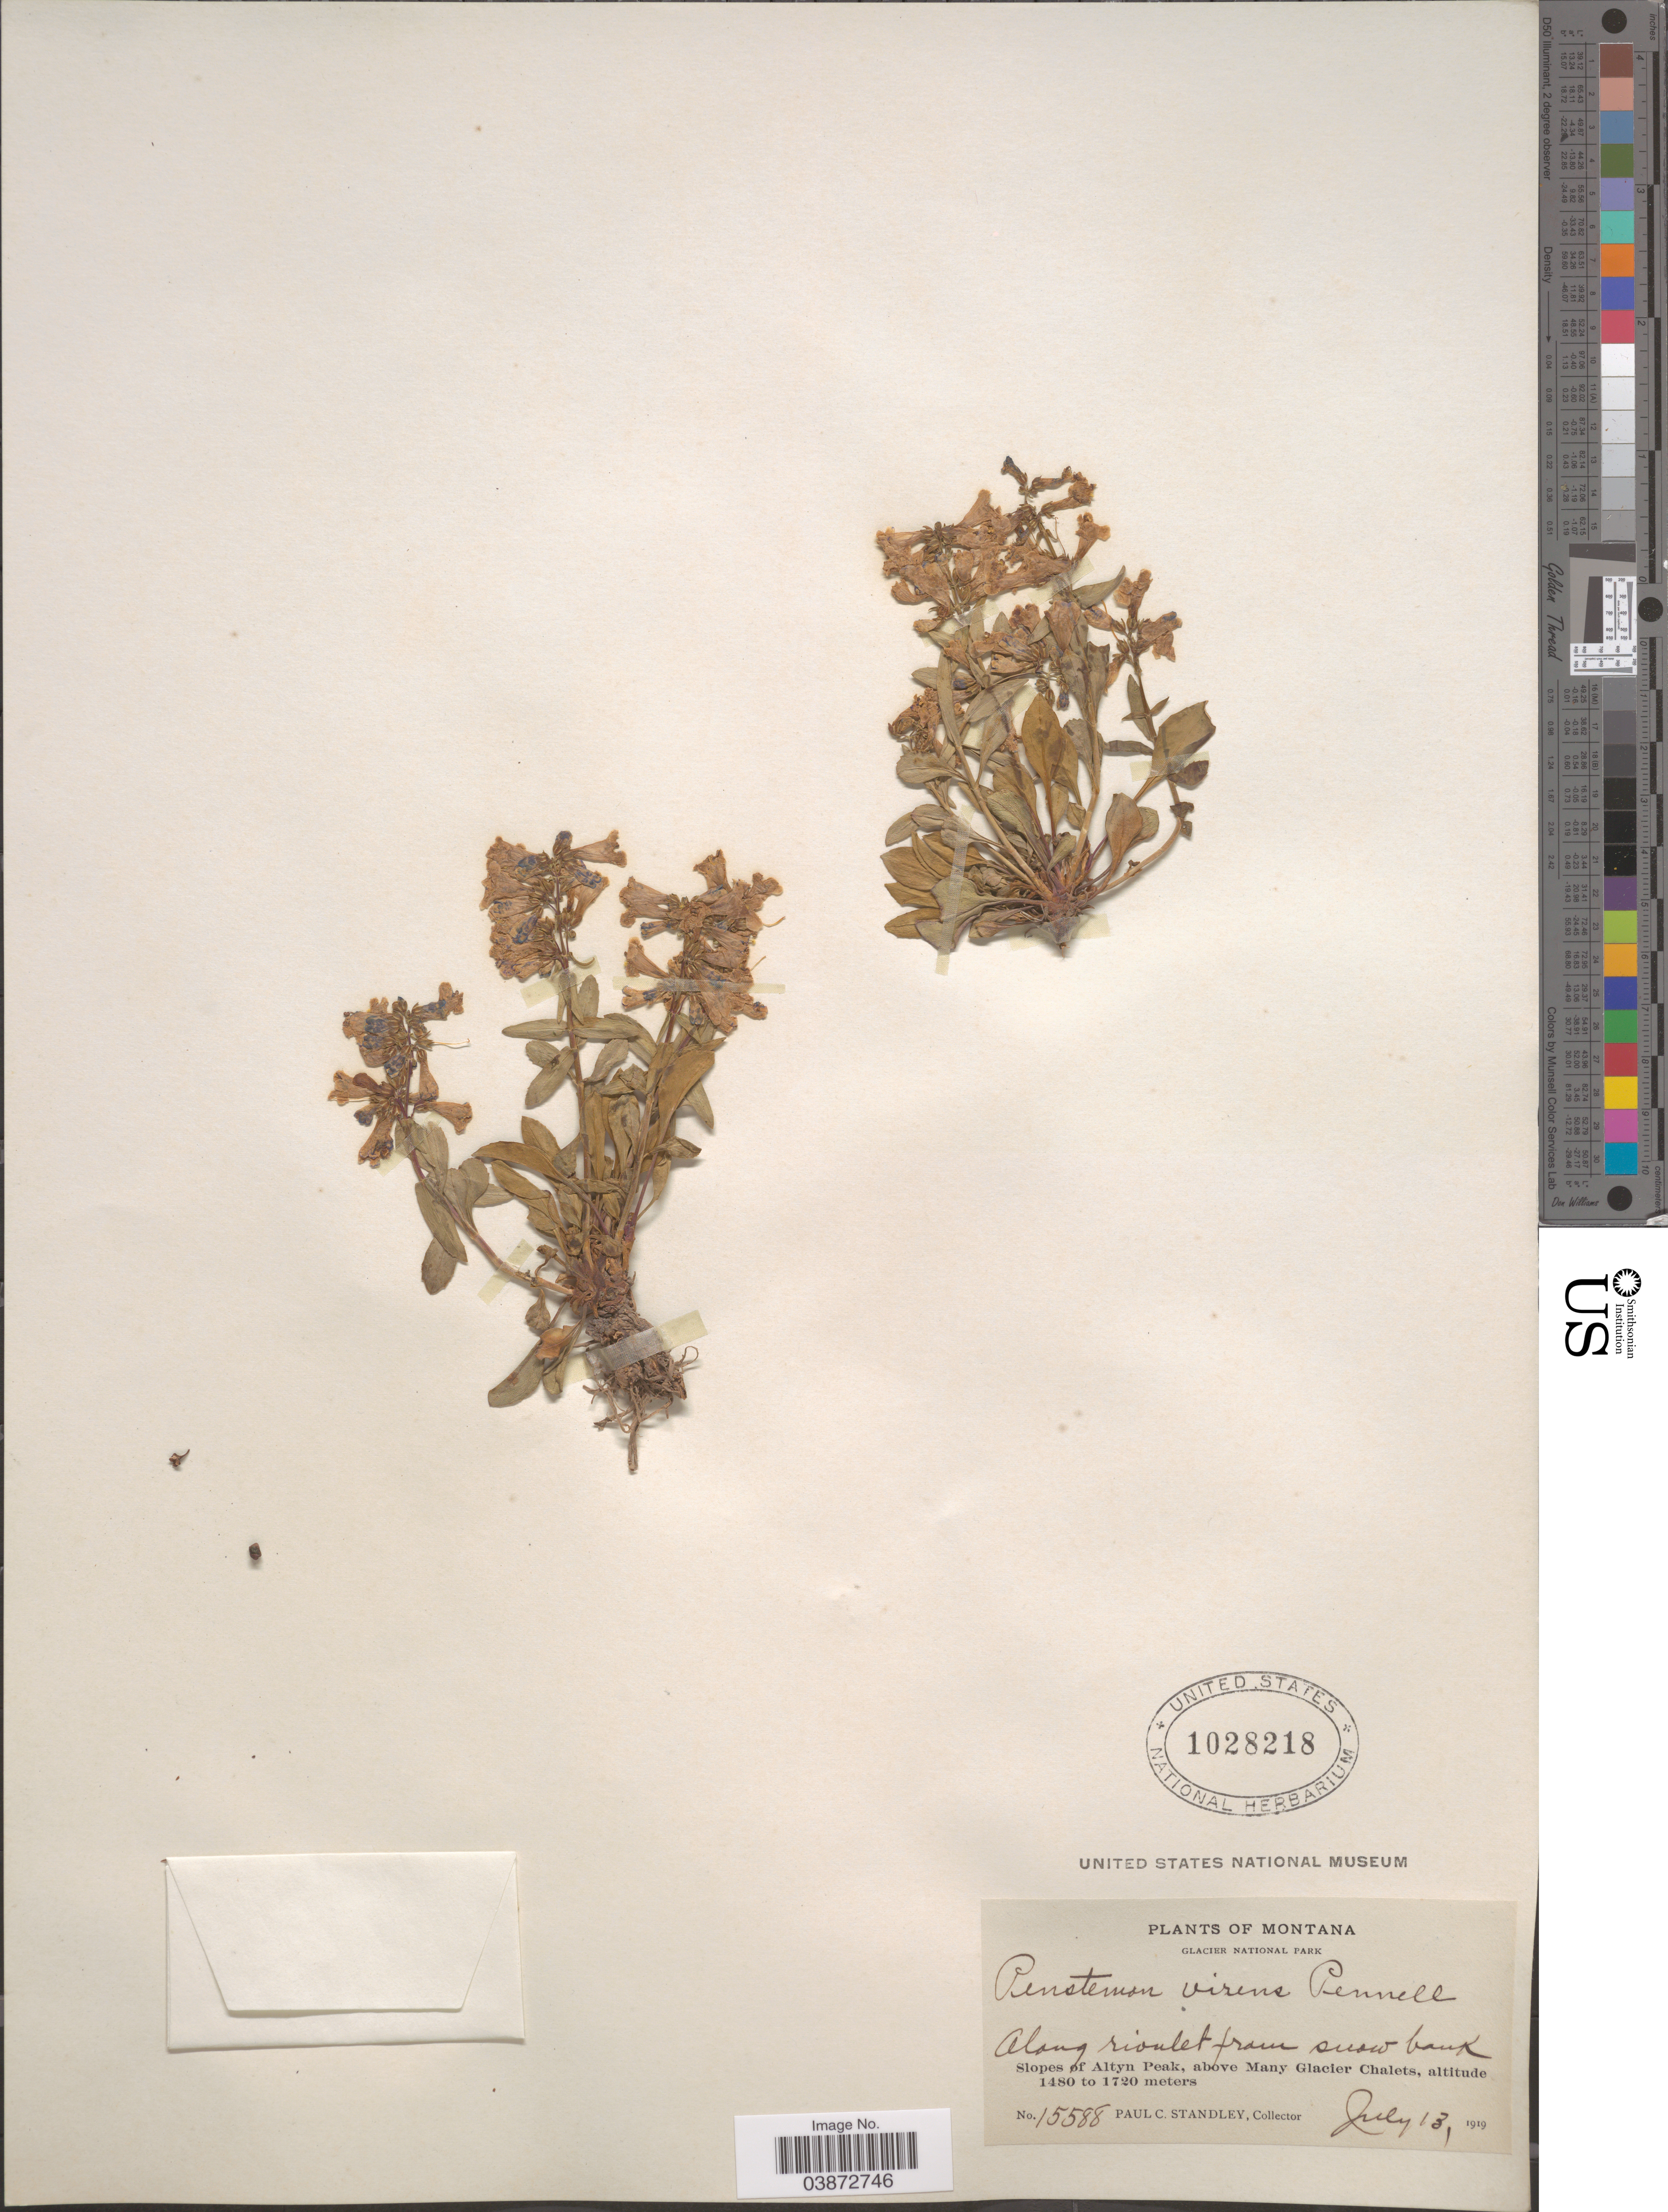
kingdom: Plantae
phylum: Tracheophyta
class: Magnoliopsida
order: Lamiales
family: Plantaginaceae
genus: Penstemon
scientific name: Penstemon albertinus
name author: Greene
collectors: P. C. Standley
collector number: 15588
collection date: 1919-07-13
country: United States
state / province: Montana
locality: Glacier National Park. Slopes of Altyn Peak, above Many Glacier Chalets.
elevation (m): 1480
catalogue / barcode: US 1028218